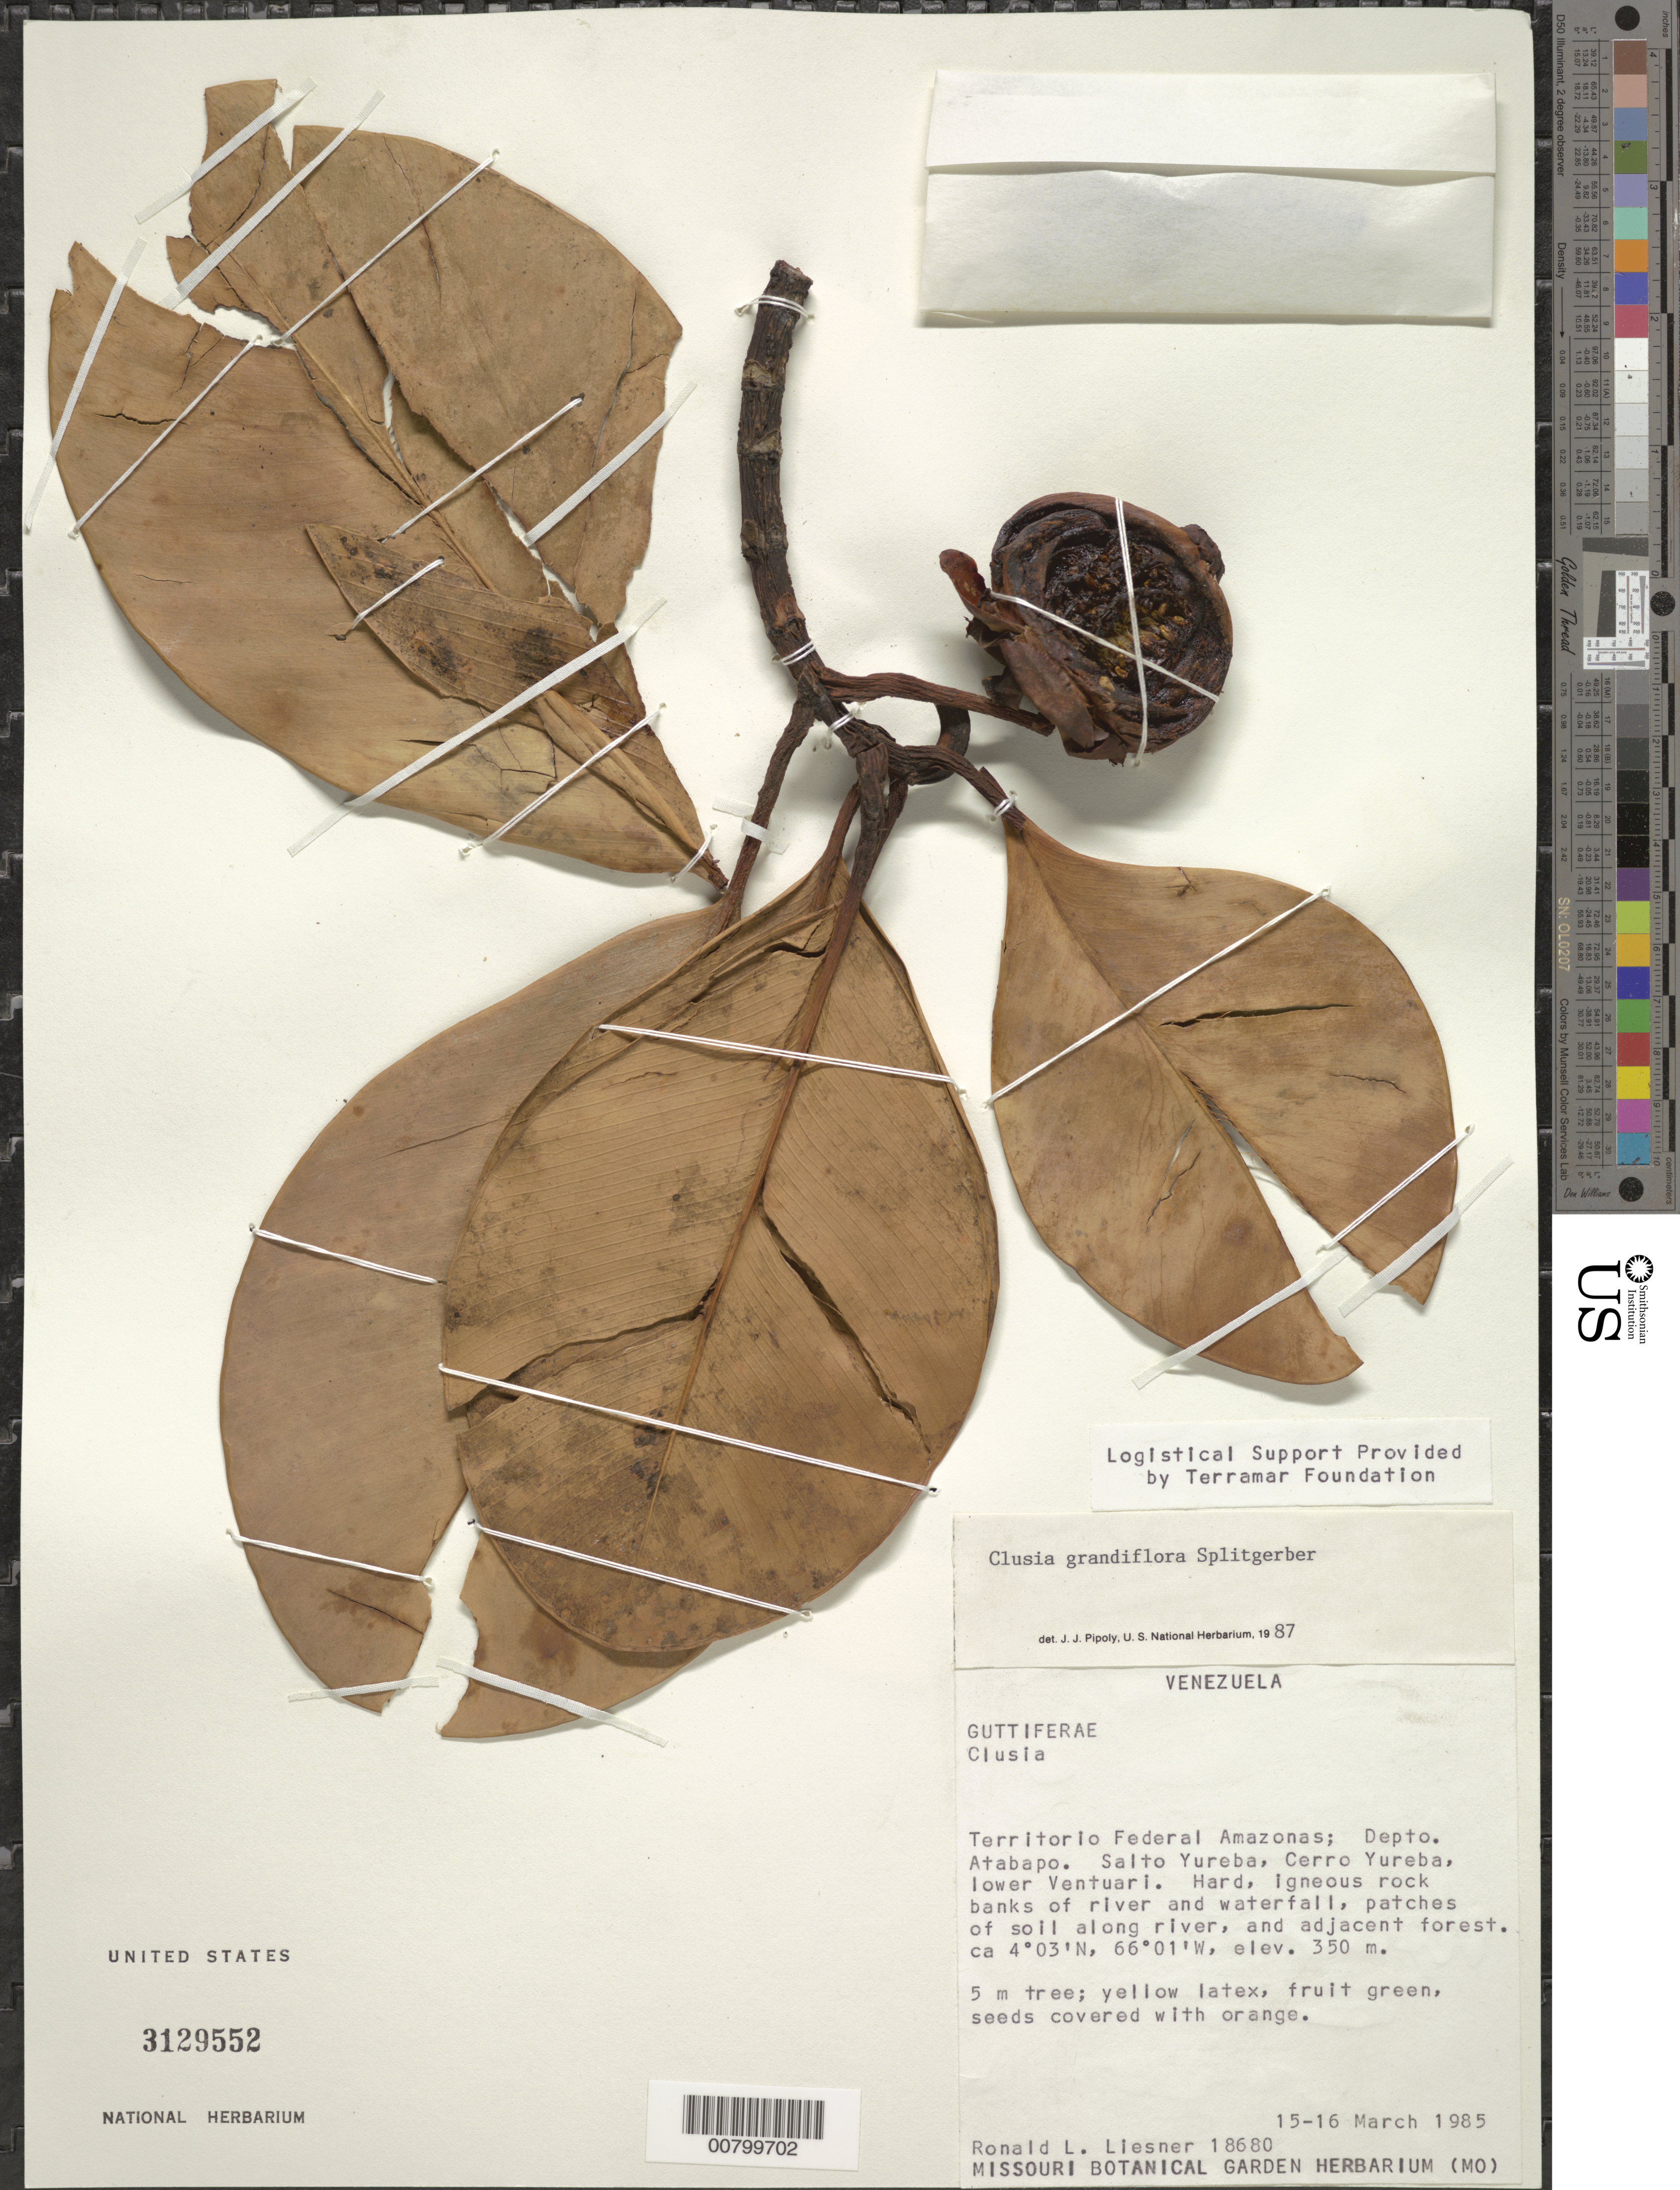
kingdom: Plantae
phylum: Tracheophyta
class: Magnoliopsida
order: Malpighiales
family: Clusiaceae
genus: Clusia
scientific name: Clusia grandiflora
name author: Splitg.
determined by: Pipoly, J. J., III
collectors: R. L. Liesner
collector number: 18680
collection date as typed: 15-Mar-85 to 16-Mar-85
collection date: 1985-03-15/1985-03-16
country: Venezuela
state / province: Amazonas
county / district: Atabapo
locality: Salto Yureba, Cerro Yureba, lower Ventuari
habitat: Hard, ingeous rock banks of river and waterfall, patches of soil along river and adjacent forest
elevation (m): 350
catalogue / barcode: US 3129552